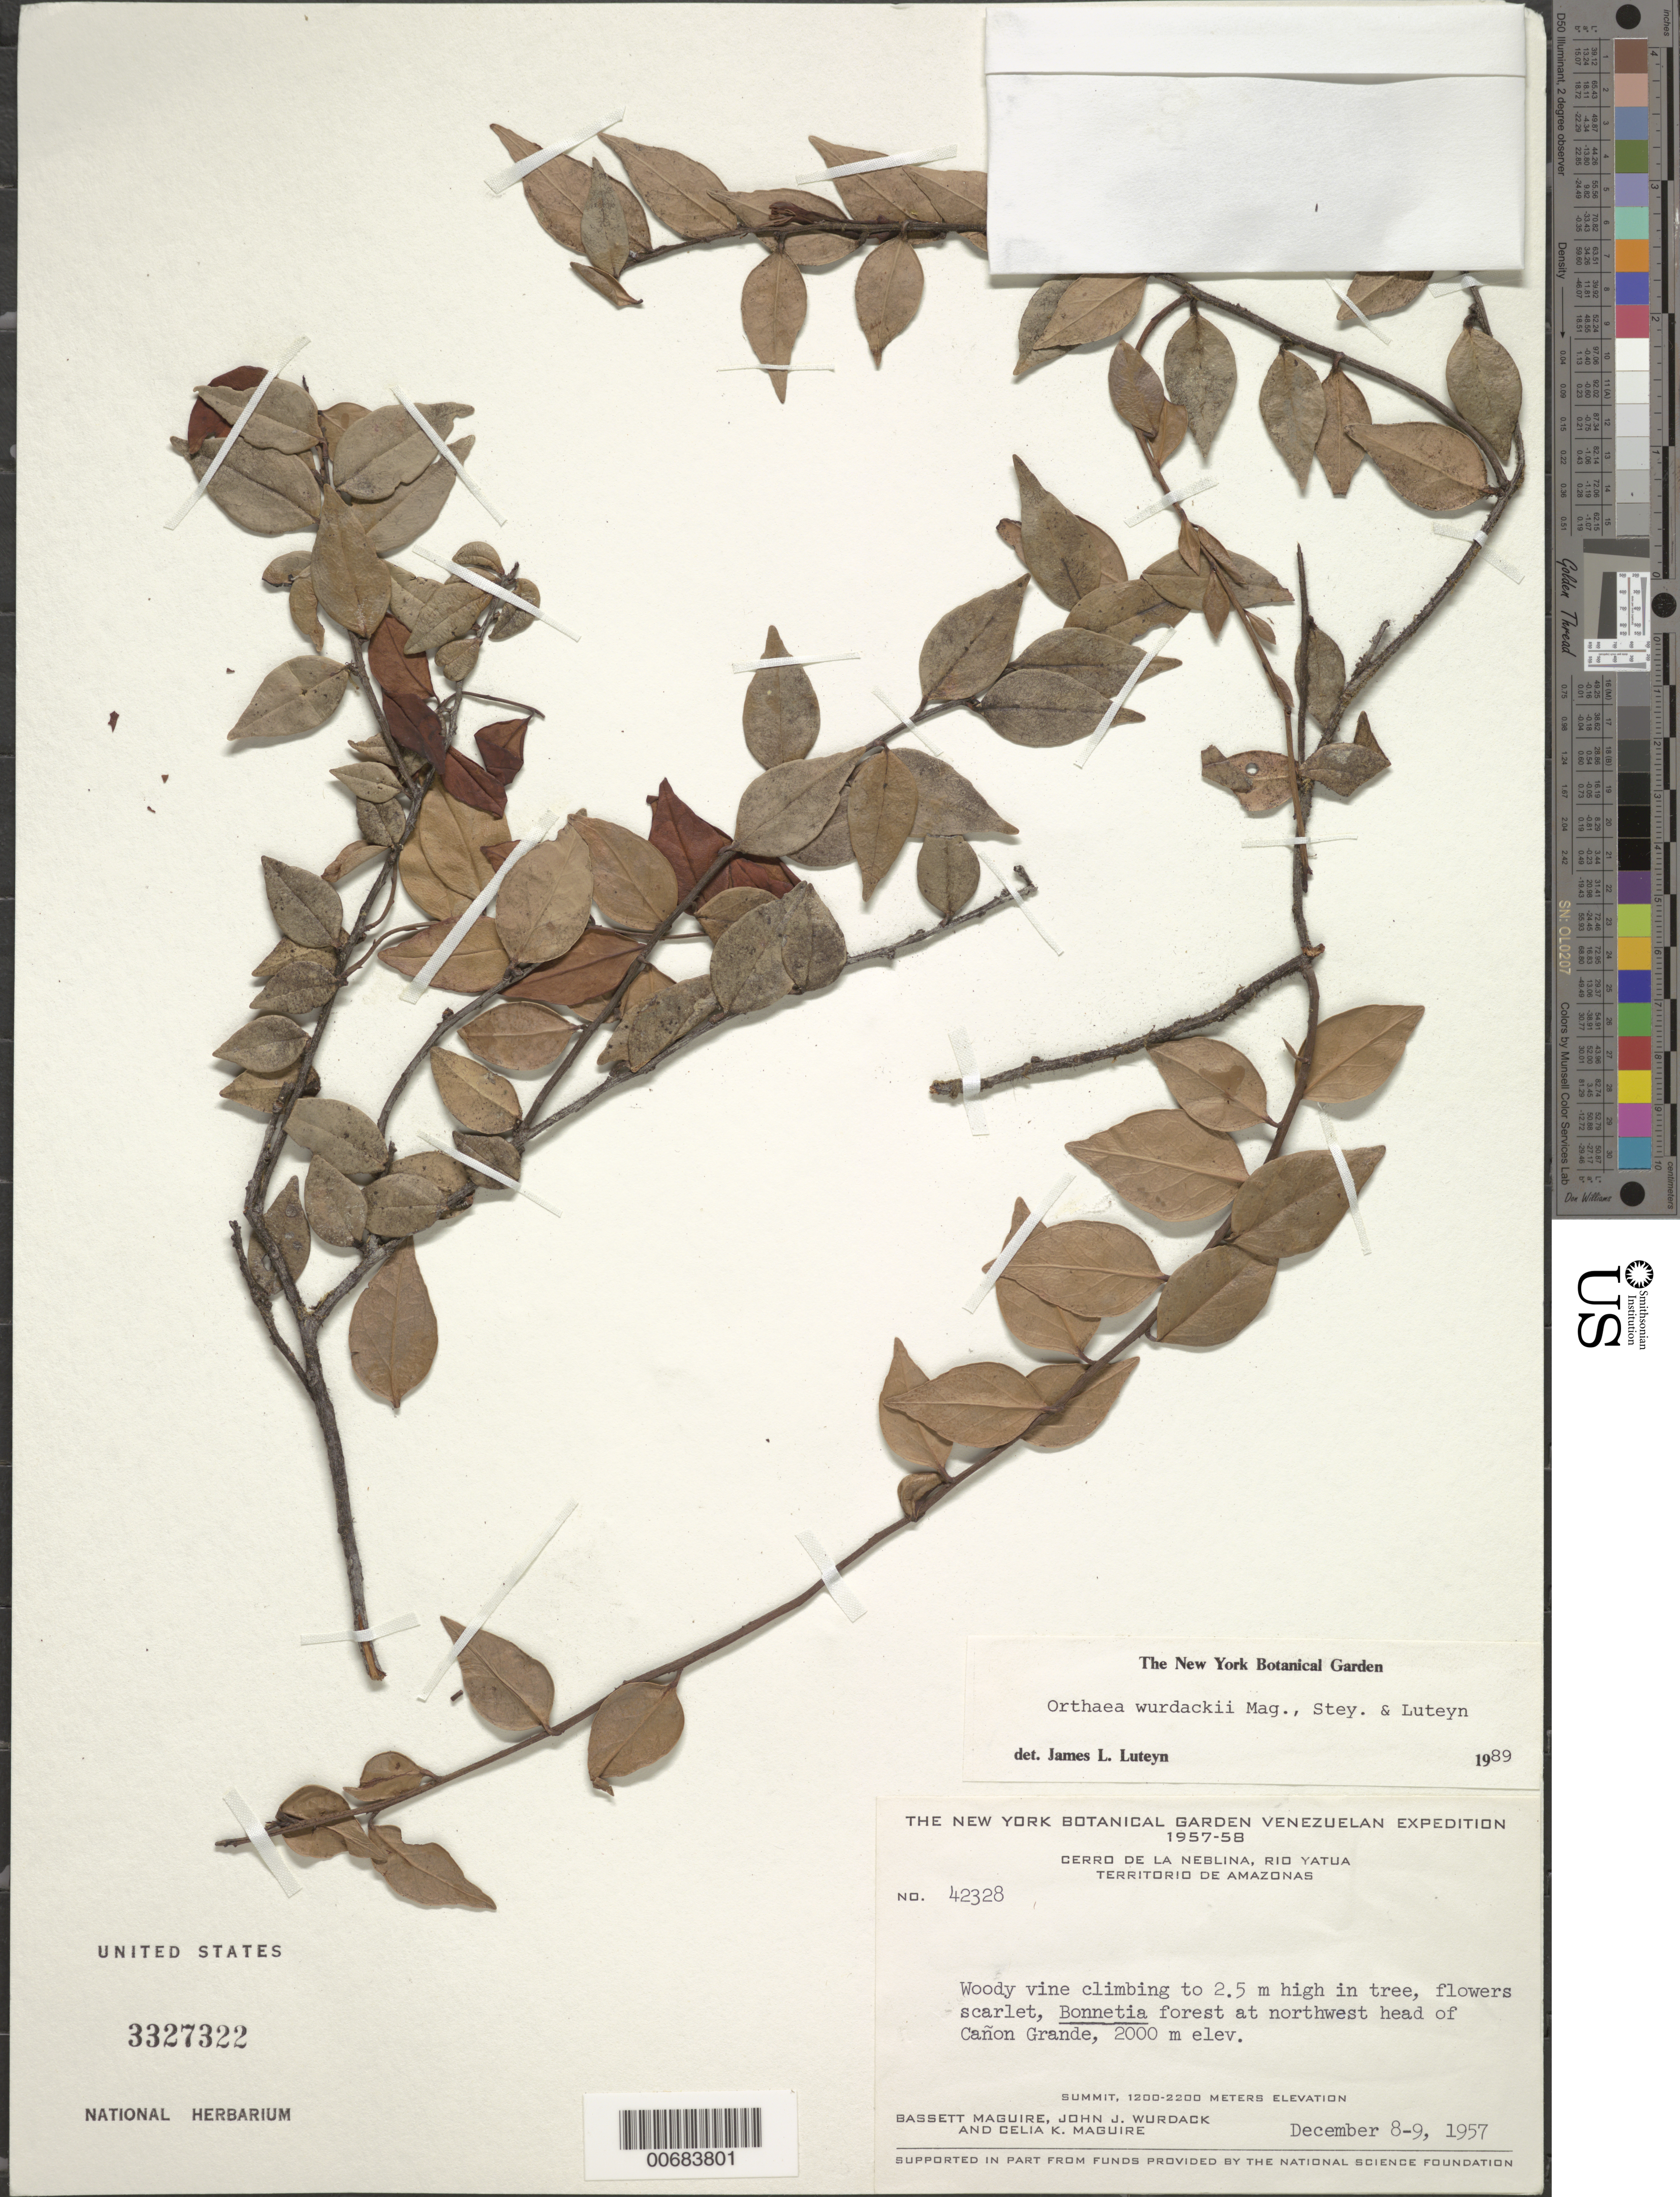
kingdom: Plantae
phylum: Tracheophyta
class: Magnoliopsida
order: Ericales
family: Ericaceae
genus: Orthaea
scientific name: Orthaea wurdackii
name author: Maguire et al.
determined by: Luteyn, J. L.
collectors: B. Maguire, J. J. Wurdack & C. K. Maguire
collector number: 42328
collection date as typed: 8-Dec-57 to 9-Dec-57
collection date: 1957-12-08/1957-12-09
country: Venezuela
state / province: Amazonas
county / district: Río Negro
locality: Cerro de la Neblina, Río Yatua, upper Caño Grande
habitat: Bonnetia forest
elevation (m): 2000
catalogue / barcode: US 3327322